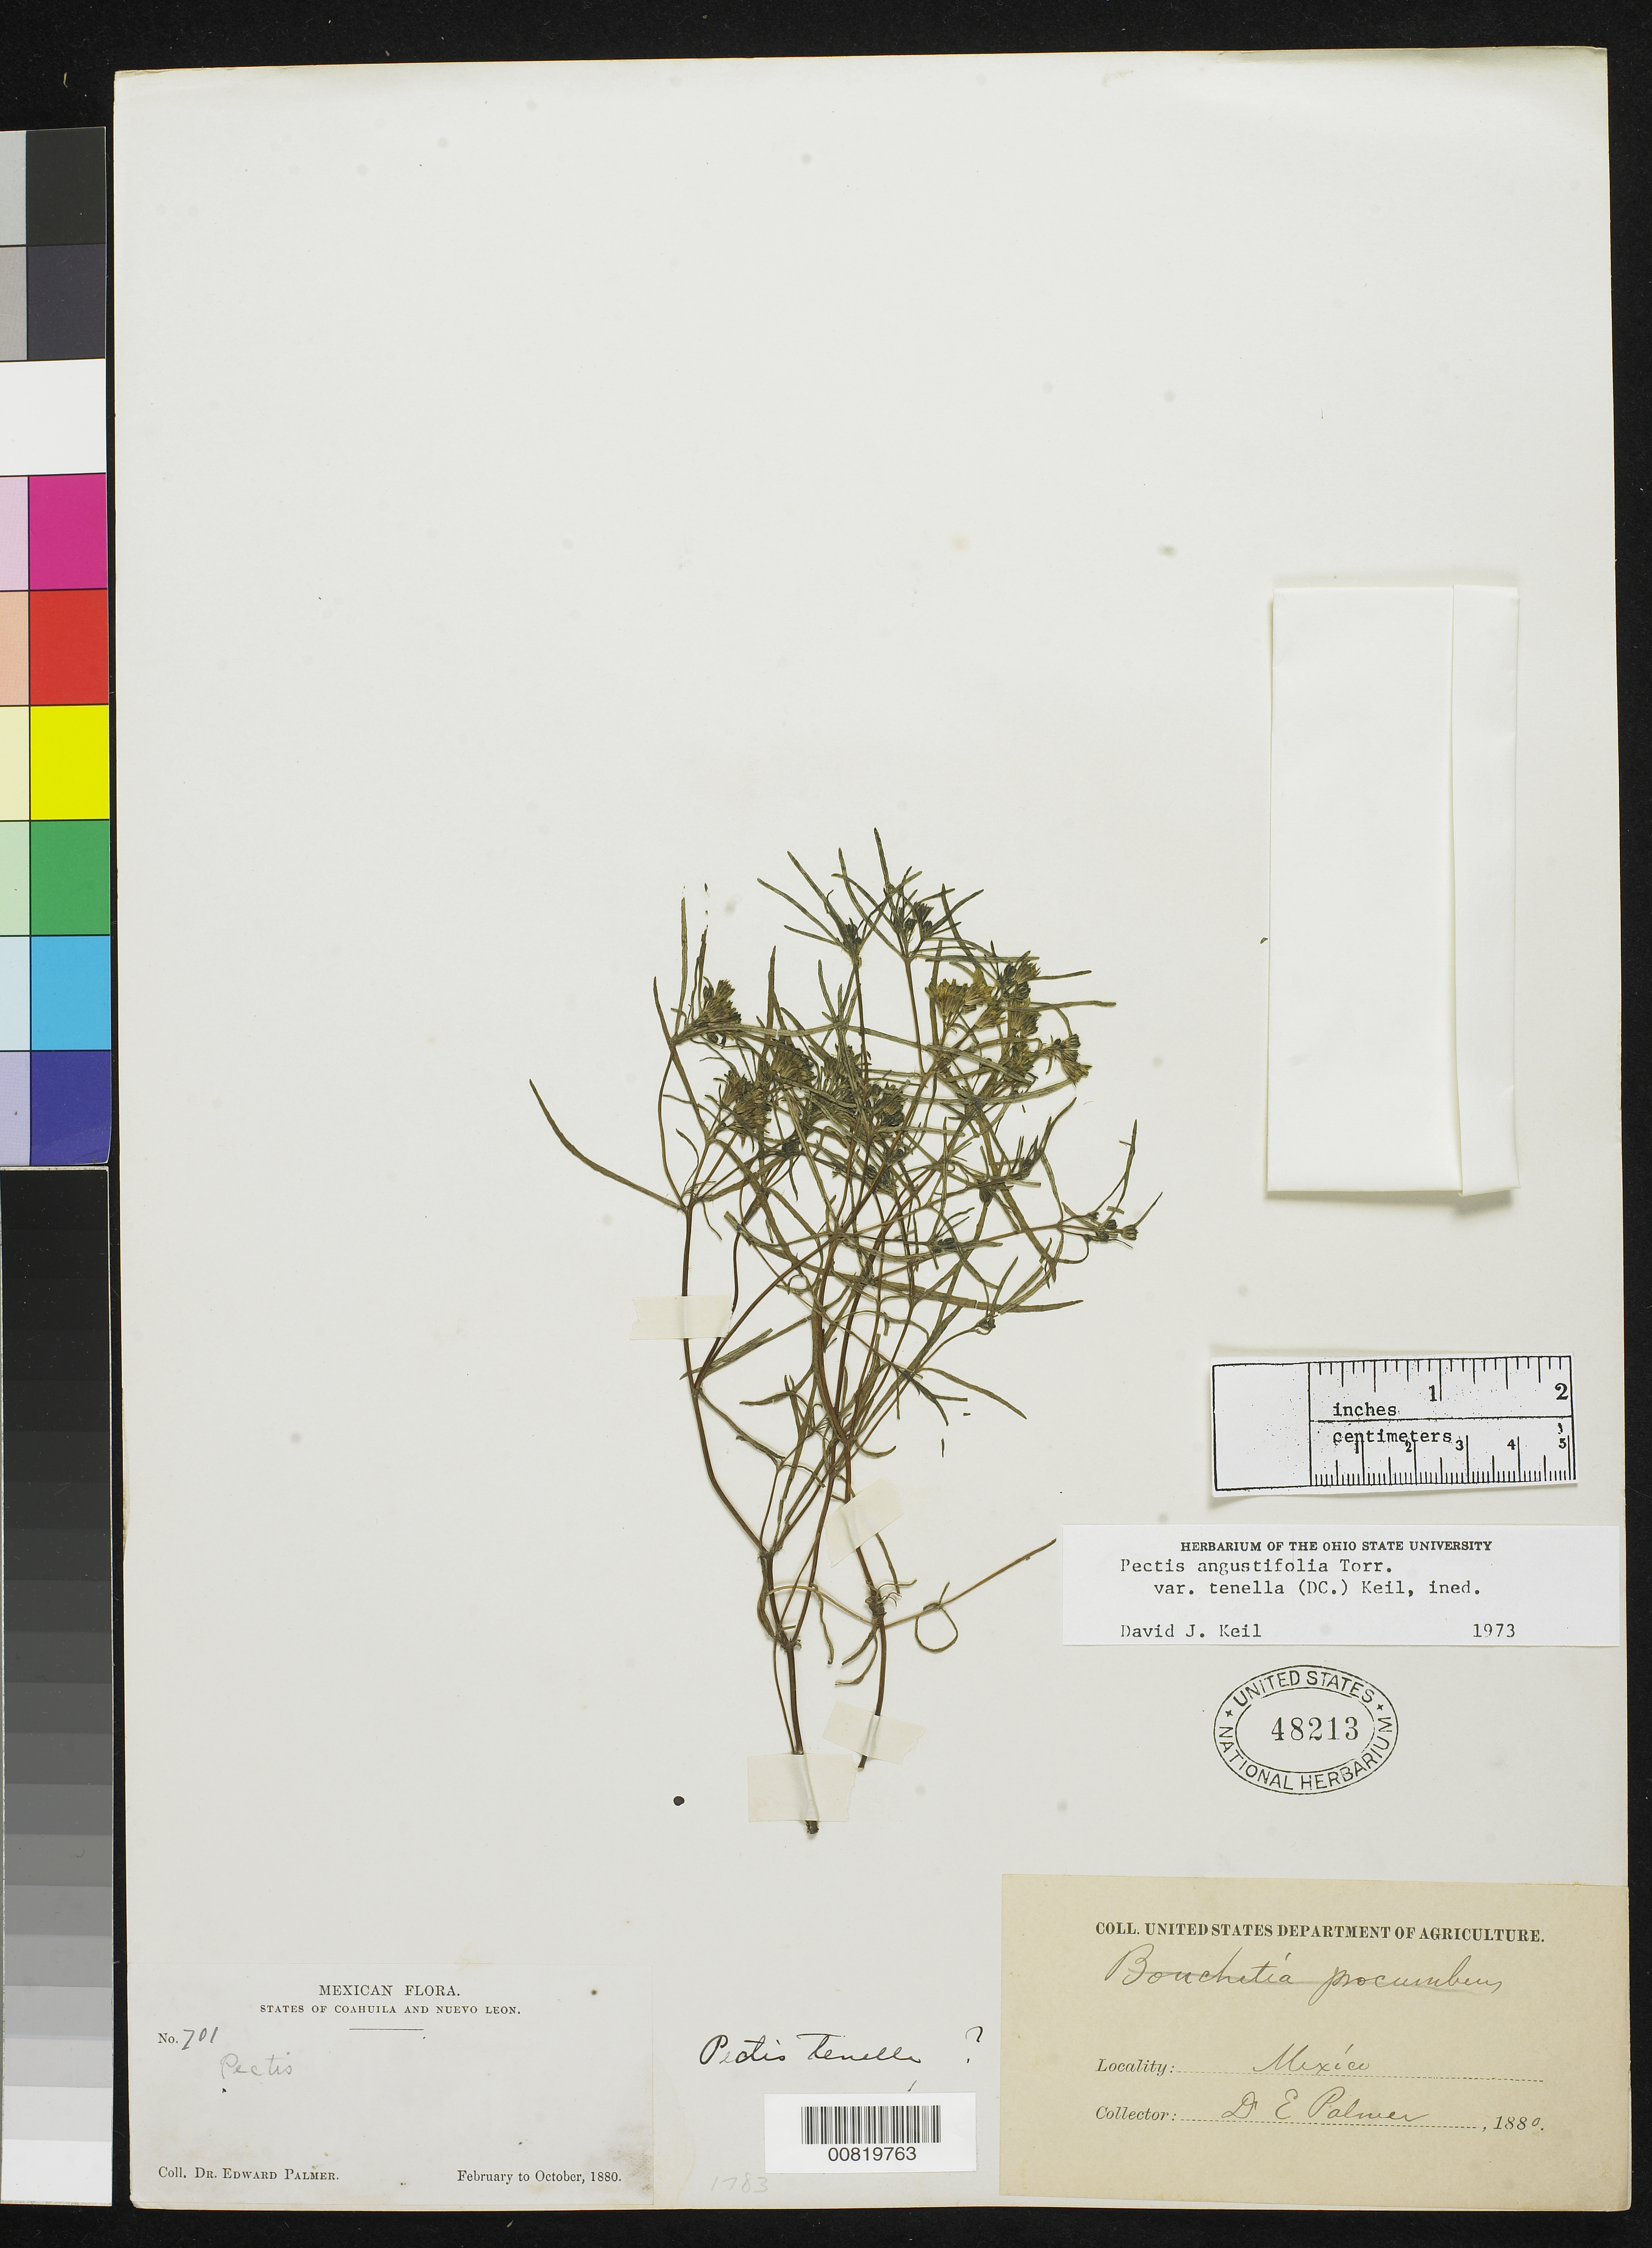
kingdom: Plantae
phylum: Tracheophyta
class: Magnoliopsida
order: Asterales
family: Asteraceae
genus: Pectis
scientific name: Pectis angustifolia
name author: Torr.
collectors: E. Palmer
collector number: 701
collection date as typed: Feb 1880 to -- Oct 1880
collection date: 1880-02/1880-10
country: Mexico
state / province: Coahuila / Nuevo León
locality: States of Coahuila and Nuevo León.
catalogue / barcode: US 48213